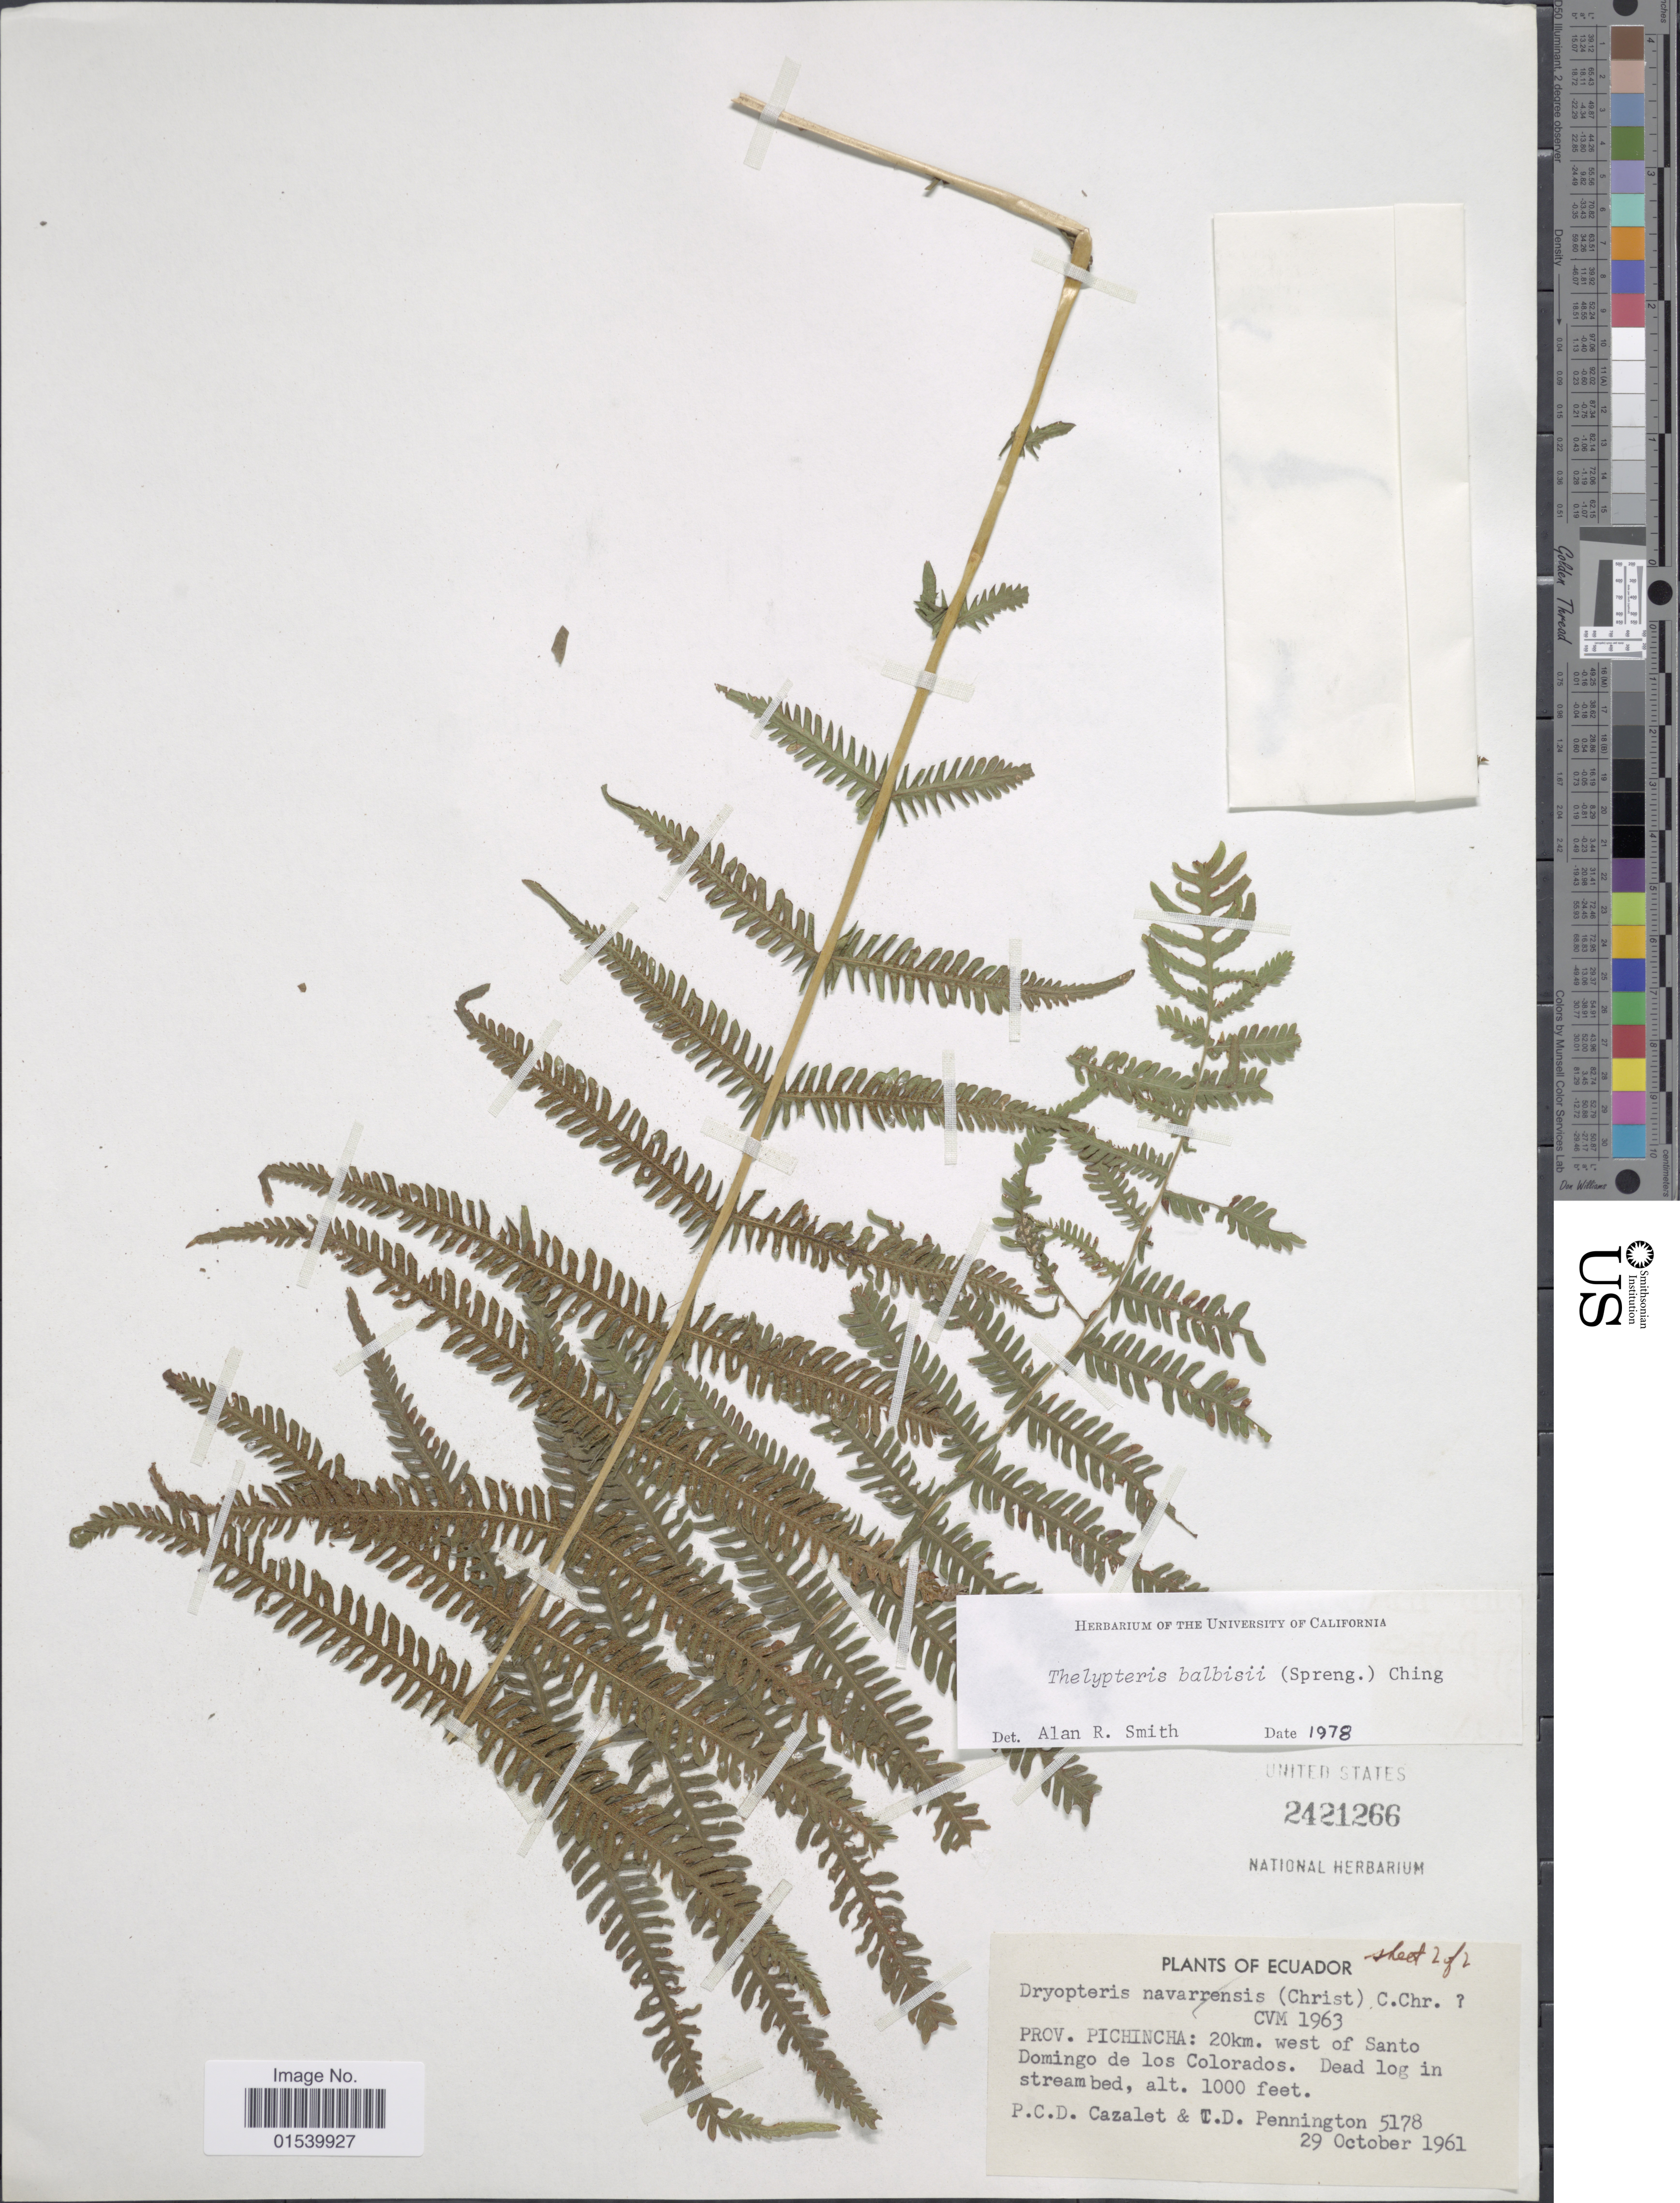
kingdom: Plantae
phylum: Tracheophyta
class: Polypodiopsida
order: Polypodiales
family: Thelypteridaceae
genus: Amauropelta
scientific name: Amauropelta balbisii (Spreng.) comb. nov., ined. 2015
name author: (Spreng.)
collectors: P. C. D. Cazalet & T. D. Pennington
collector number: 5178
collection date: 1961-10-29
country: Ecuador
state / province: Pichincha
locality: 20km. west of Santo Domingo de los Colorados. Dead log in streambed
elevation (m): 305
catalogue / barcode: US 2421266